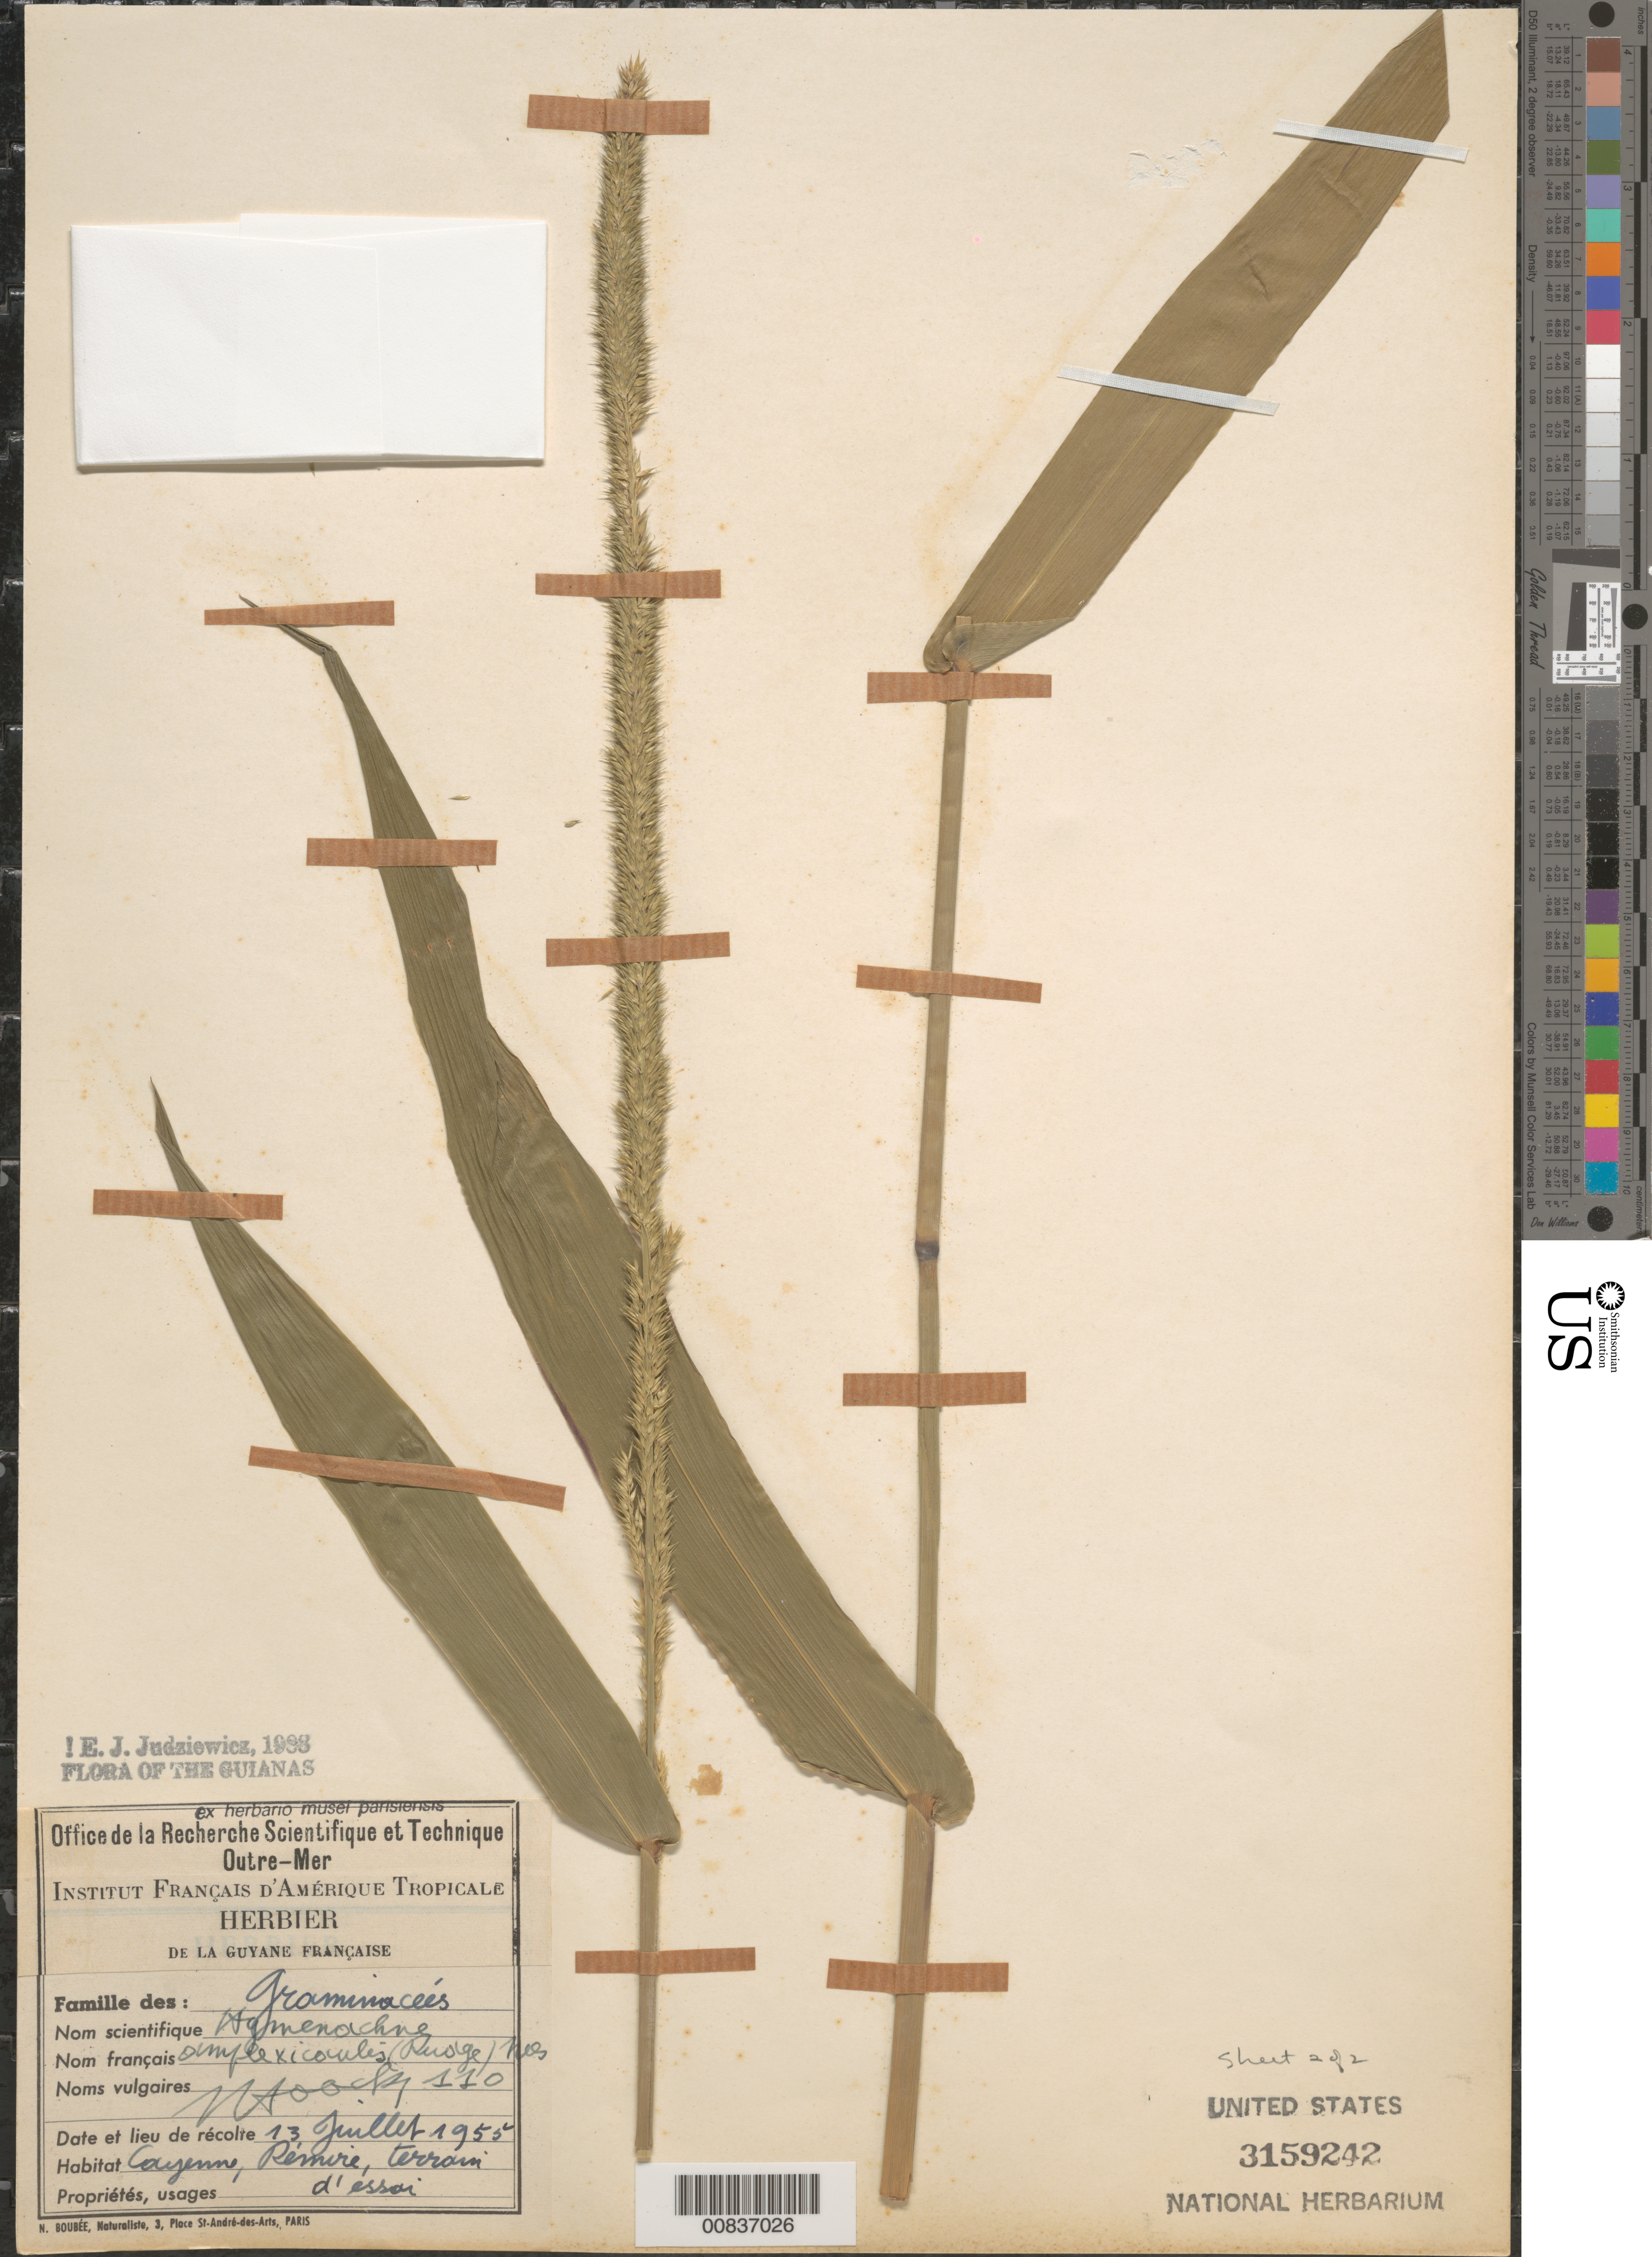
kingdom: Plantae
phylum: Tracheophyta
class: Liliopsida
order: Poales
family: Poaceae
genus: Hymenachne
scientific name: Hymenachne amplexicaulis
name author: (Rudge) Nees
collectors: J. Hoock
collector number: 110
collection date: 1955-07-13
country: French Guiana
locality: The Guianas. Cayenne, Rémire, terrain.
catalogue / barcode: US 3159242